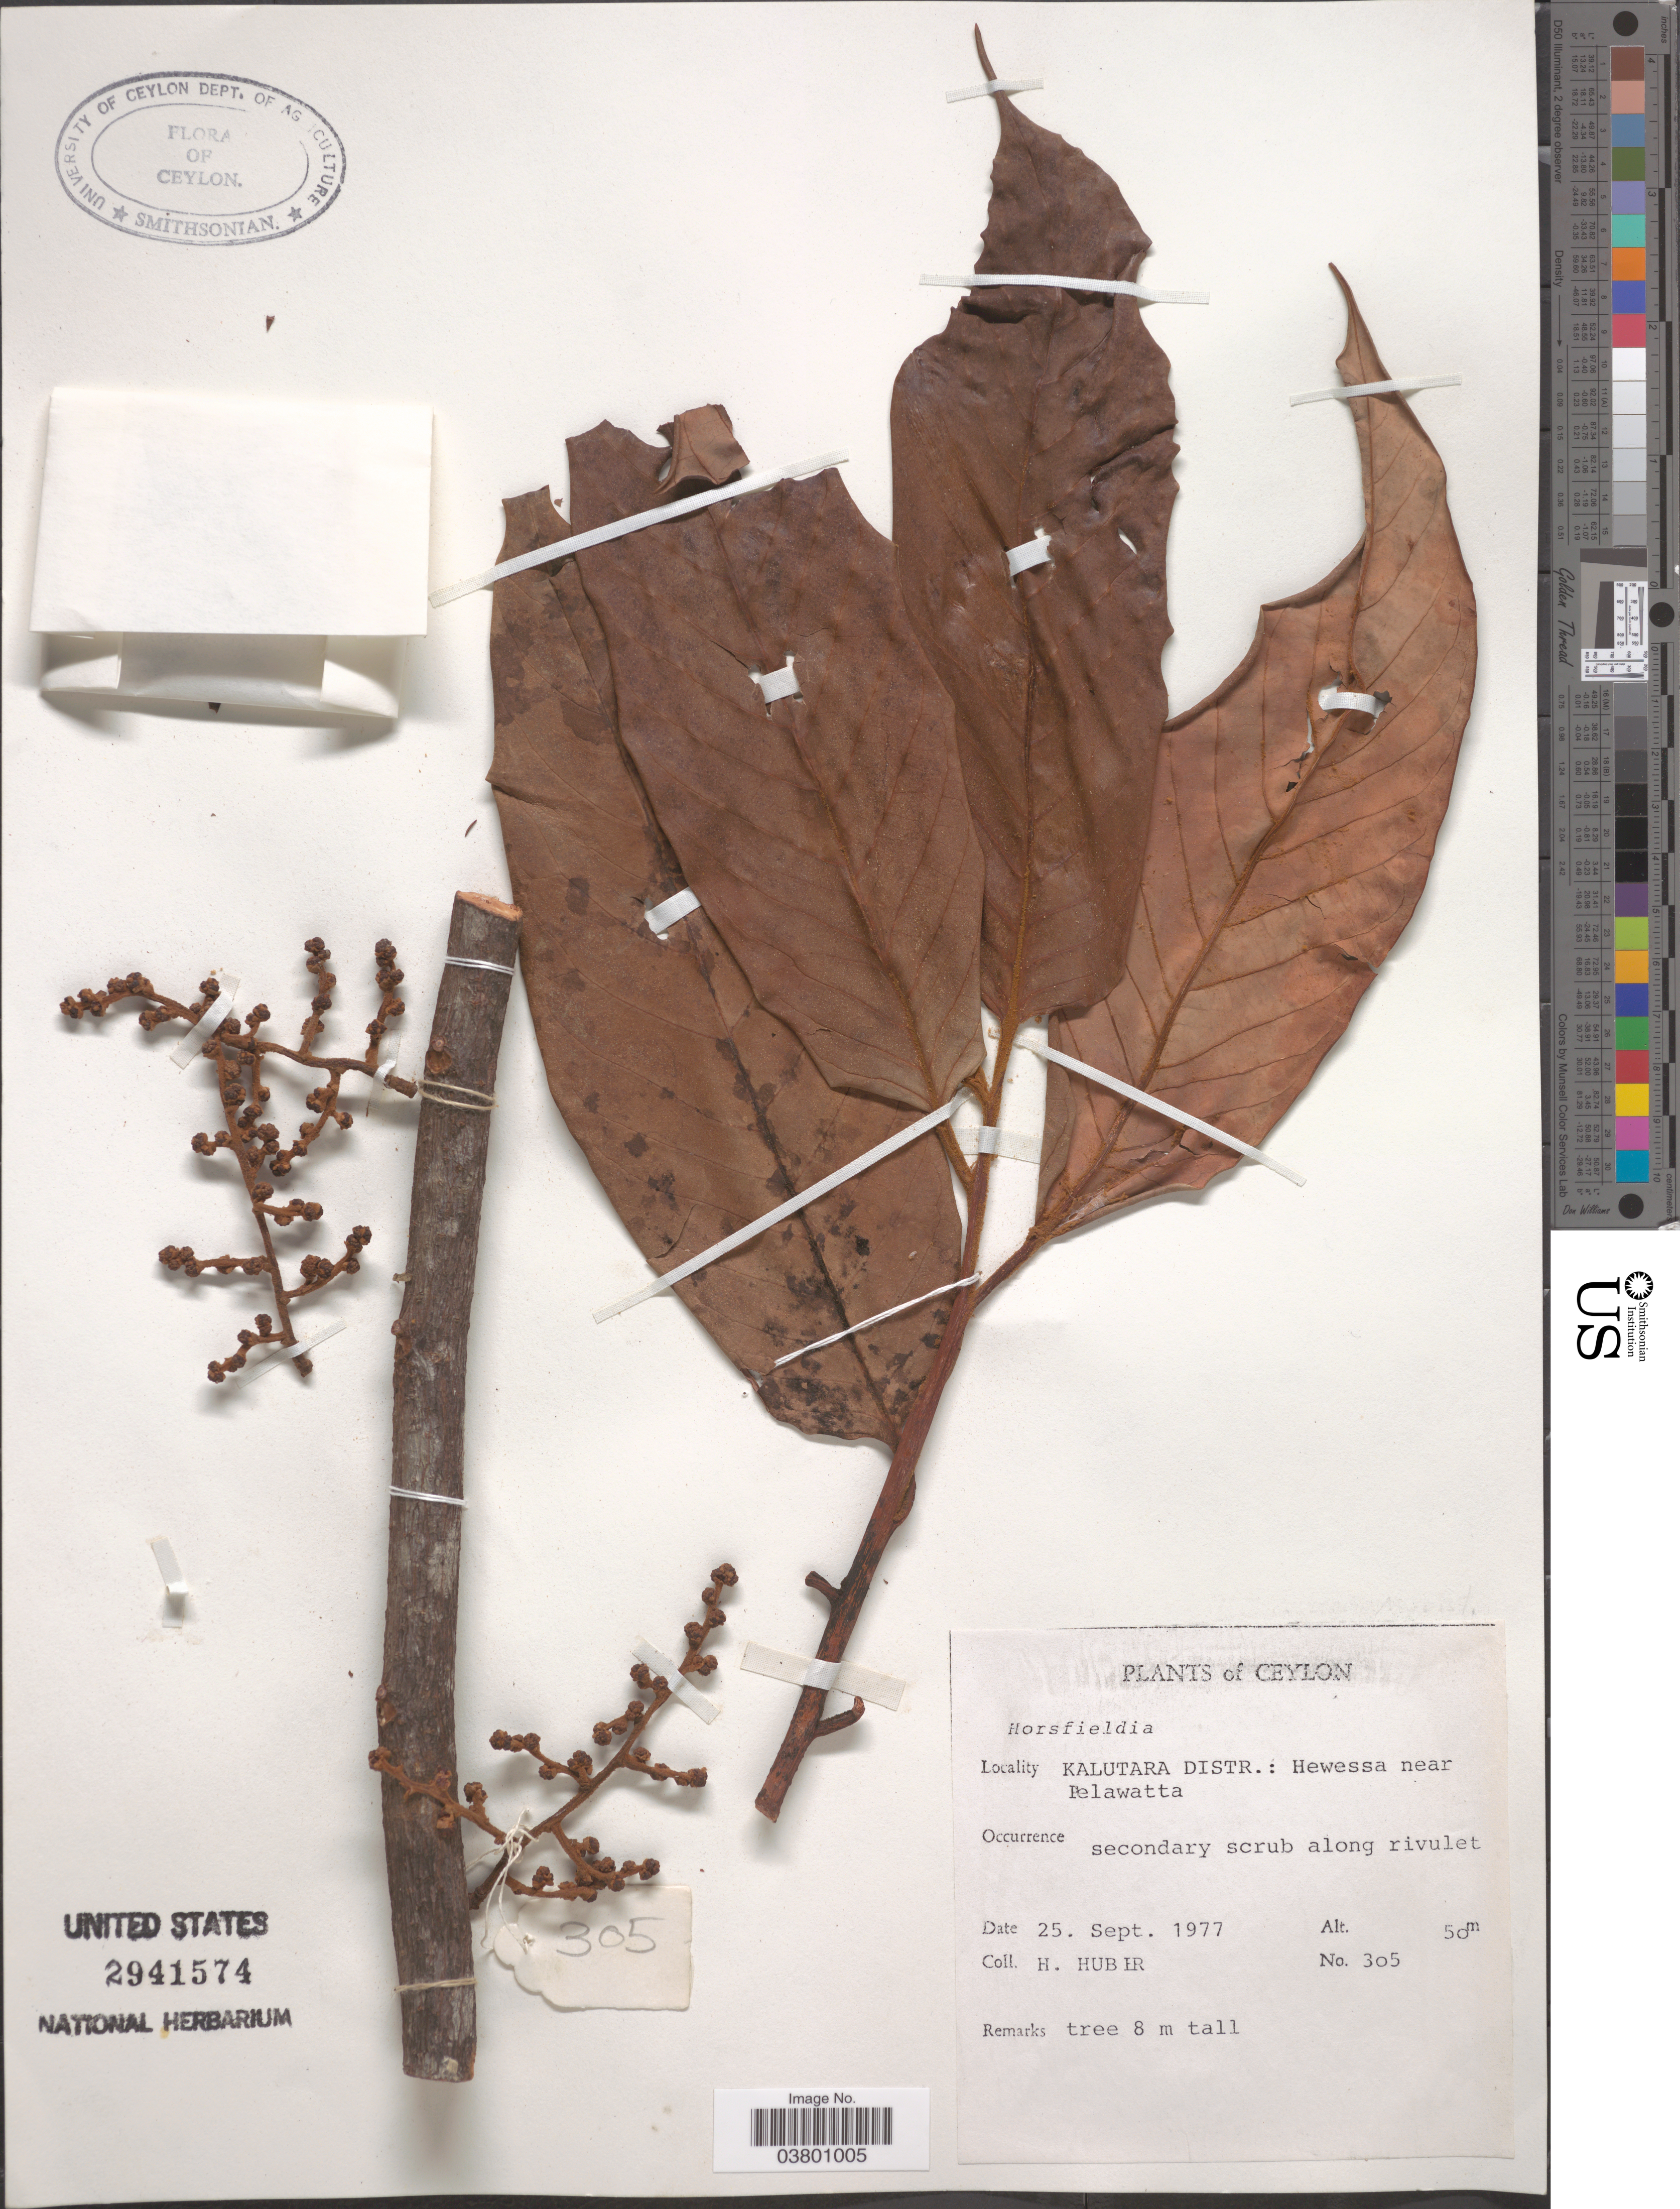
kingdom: Plantae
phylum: Tracheophyta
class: Magnoliopsida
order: Magnoliales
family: Myristicaceae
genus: Horsfieldia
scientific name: Horsfieldia sp.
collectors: H. Huber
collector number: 305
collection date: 1977-09-25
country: Sri Lanka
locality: Ceylon. Kalutara Distr.: Hewessa near Pelawatta.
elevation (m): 50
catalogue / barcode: US 2941574